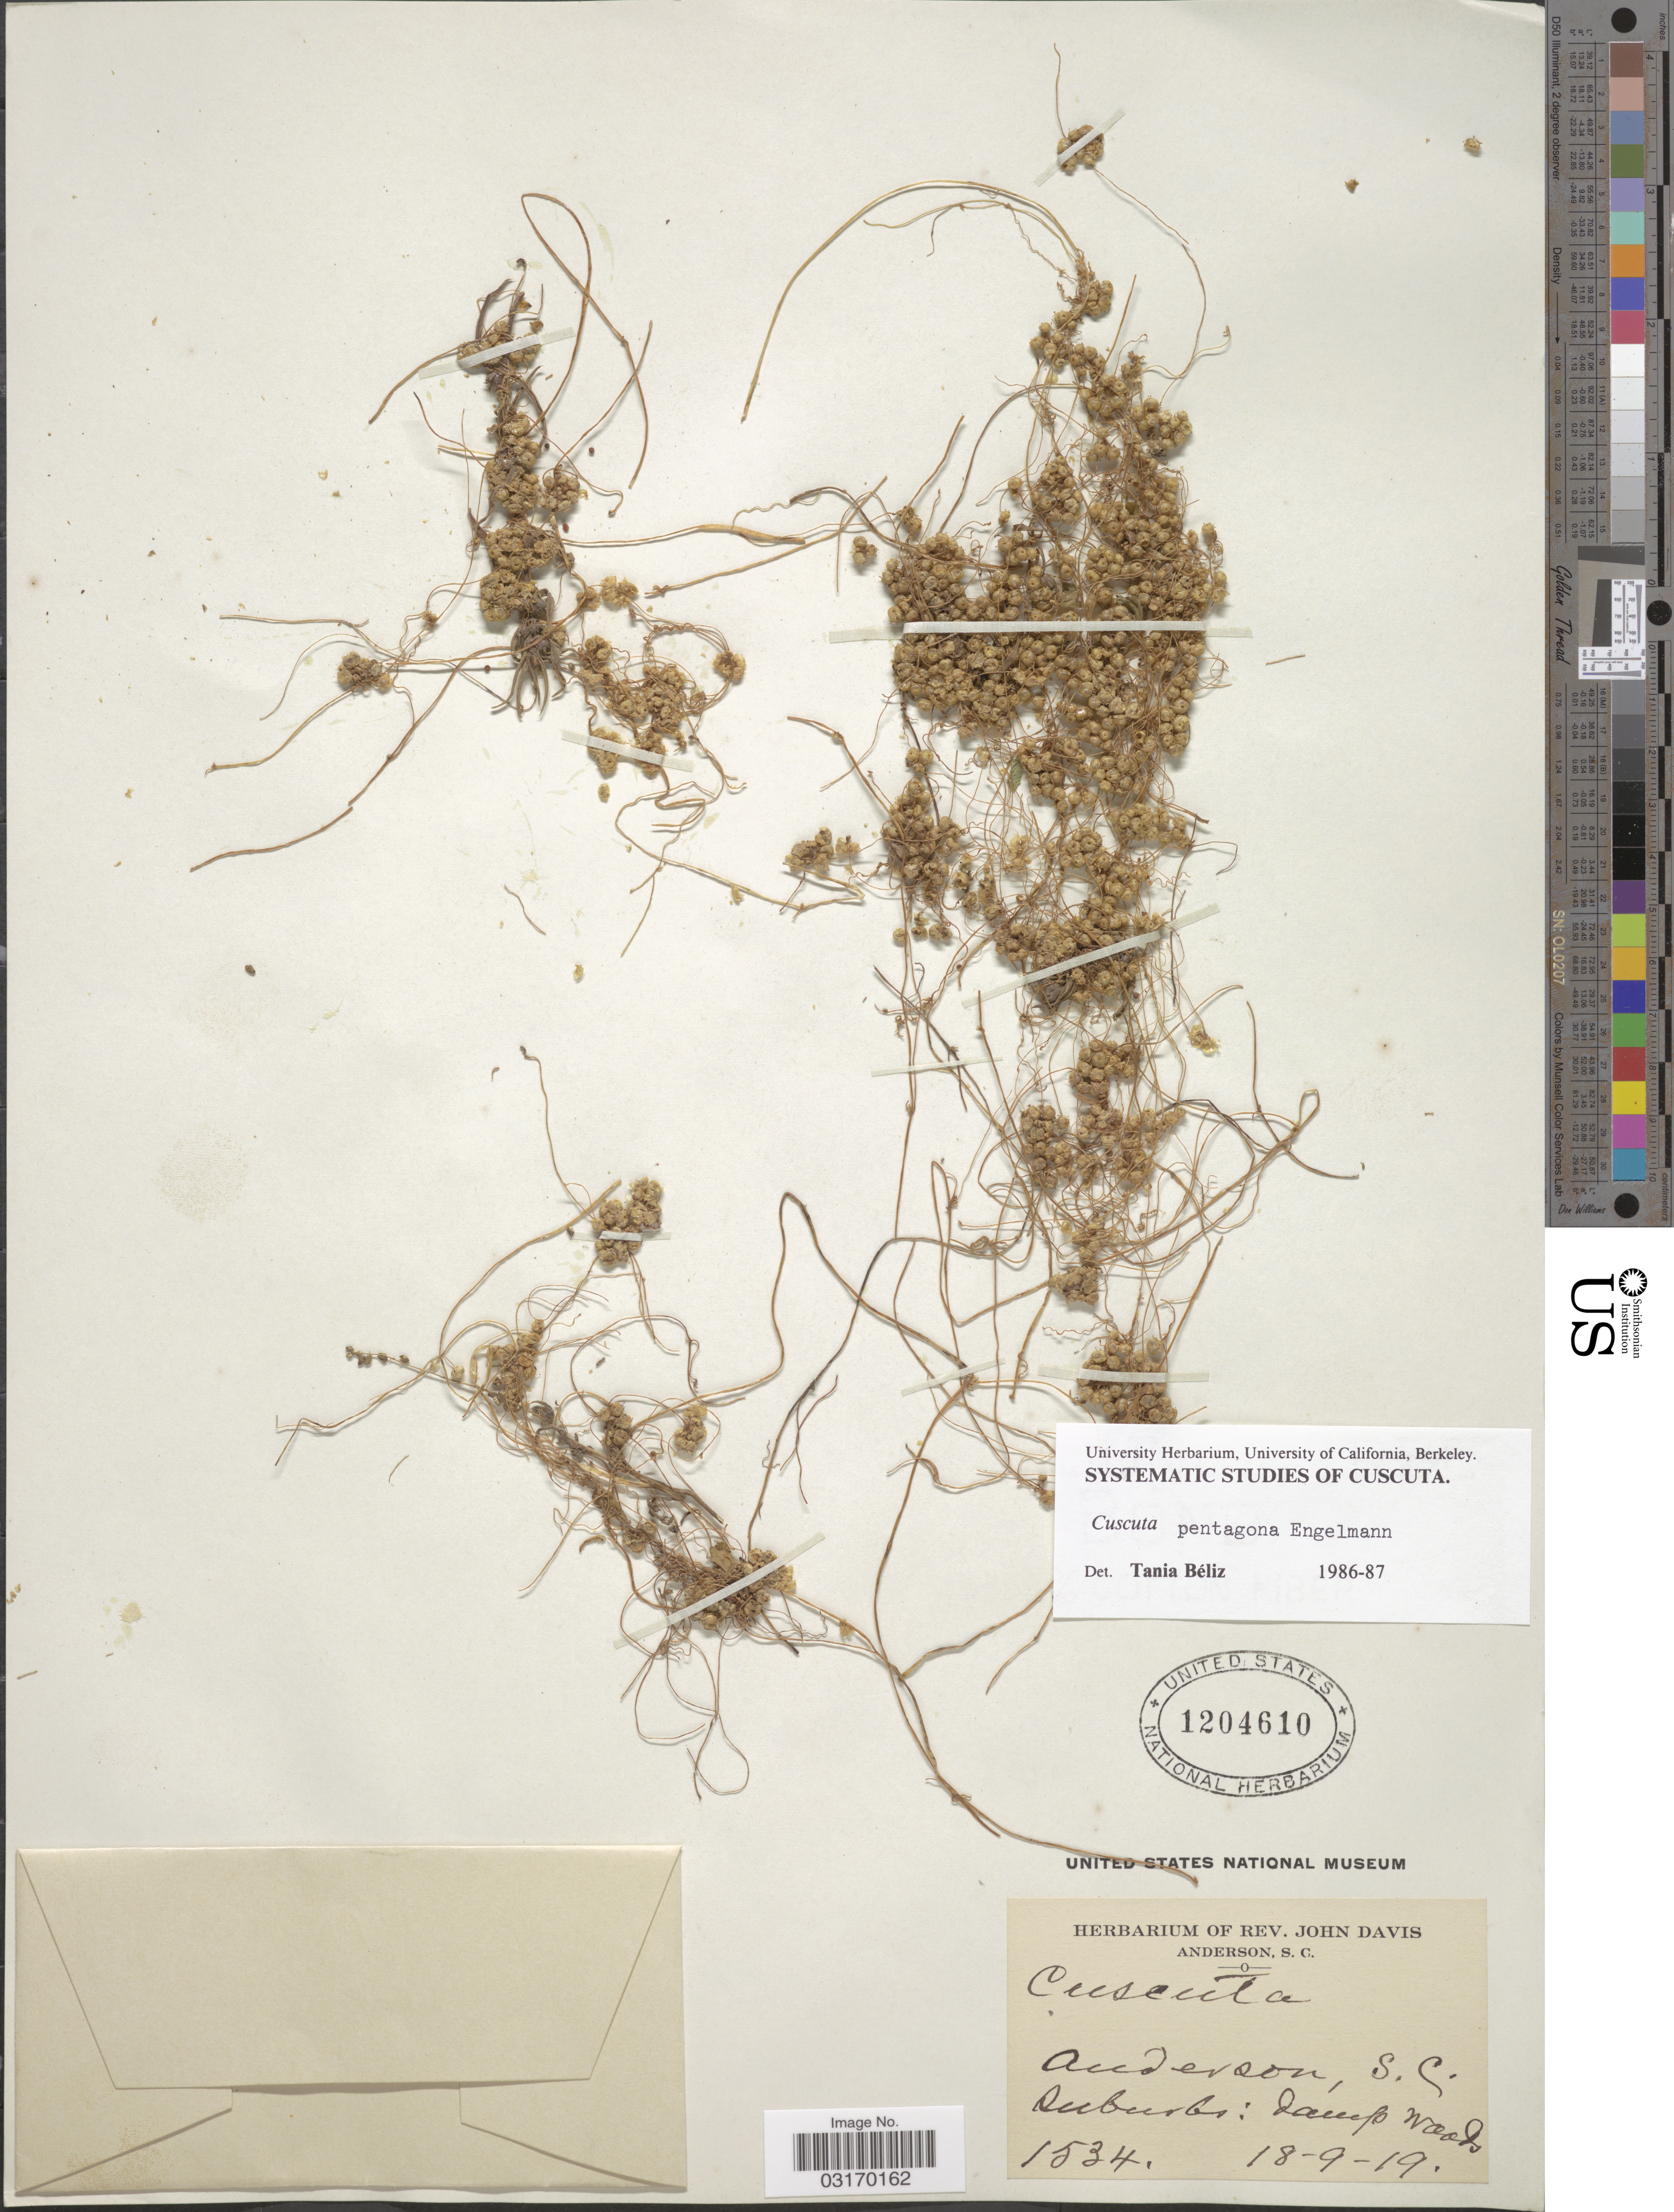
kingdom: Plantae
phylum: Tracheophyta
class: Magnoliopsida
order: Solanales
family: Convolvulaceae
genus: Cuscuta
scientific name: Cuscuta pentagona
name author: Engelm.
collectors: ex herb. Rev. John Davis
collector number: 1534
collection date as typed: Transcribed d/m/y: 18/9/19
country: United States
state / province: South Carolina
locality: Anderson, S.C. Suburbs.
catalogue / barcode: US 1204610